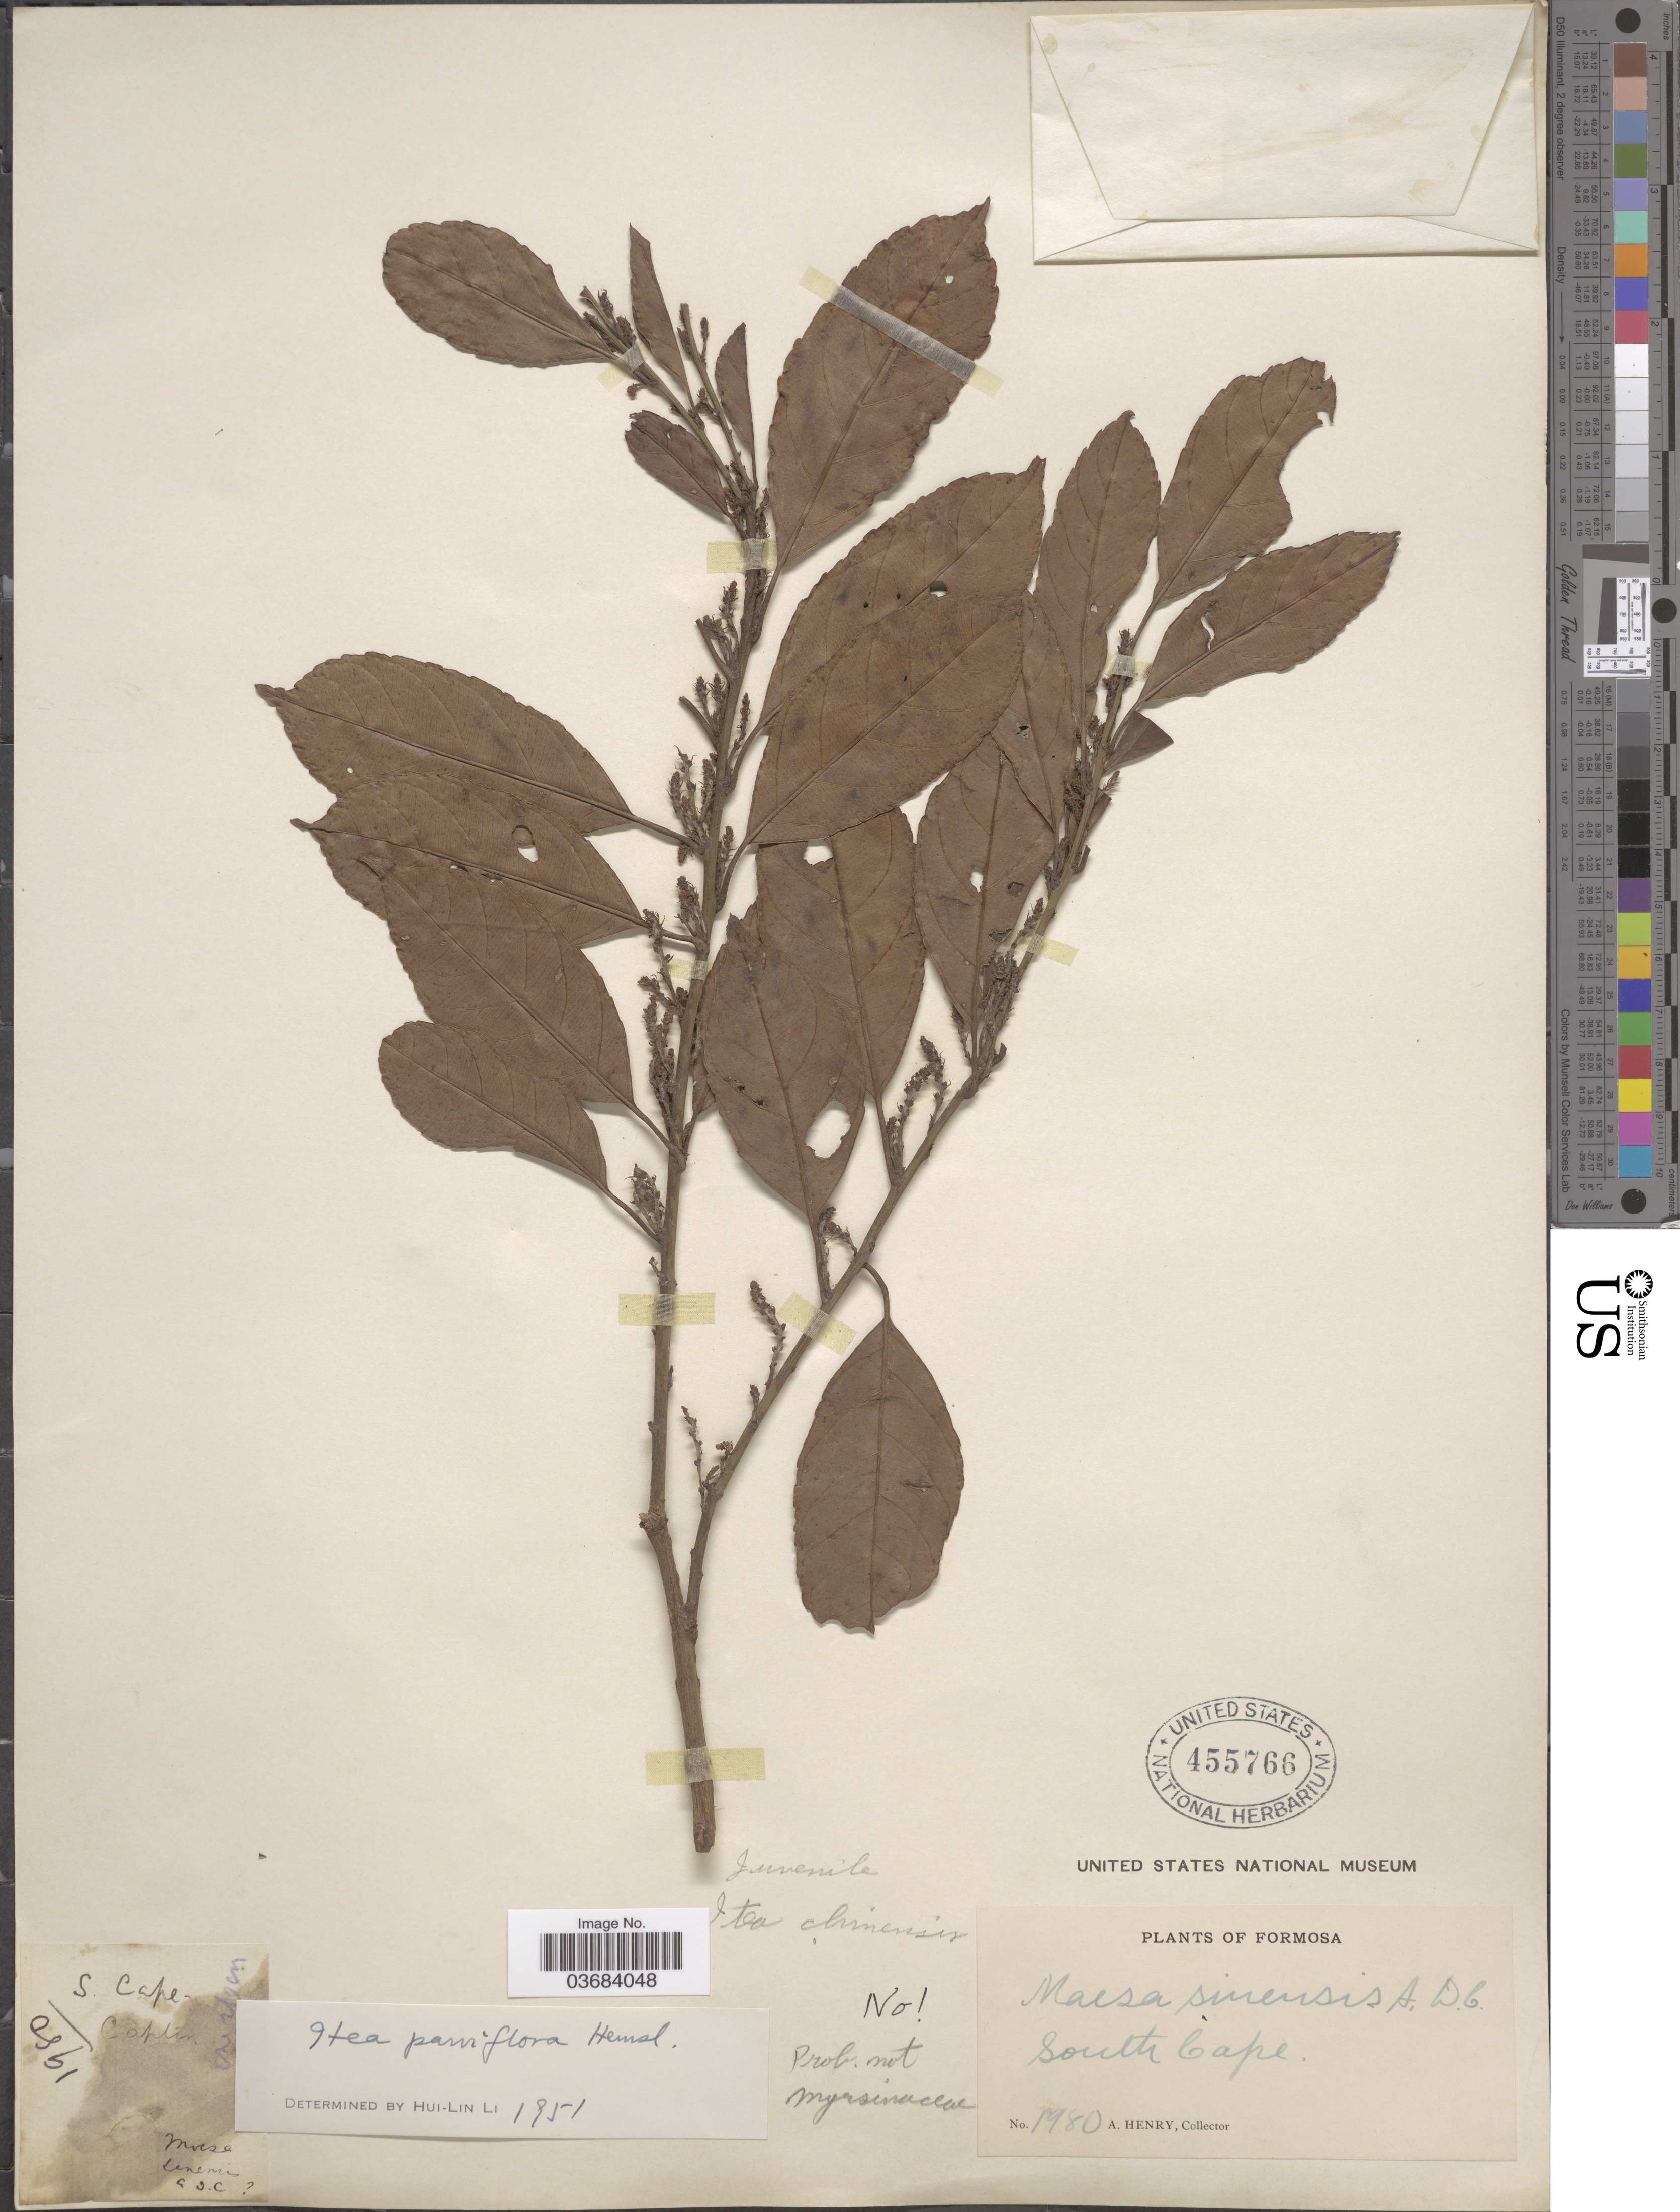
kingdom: Plantae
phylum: Tracheophyta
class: Magnoliopsida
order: Saxifragales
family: Iteaceae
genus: Itea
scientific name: Itea parviflora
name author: Hemsl.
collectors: A. Henry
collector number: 1980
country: Taiwan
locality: South Cape.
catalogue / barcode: US 455766